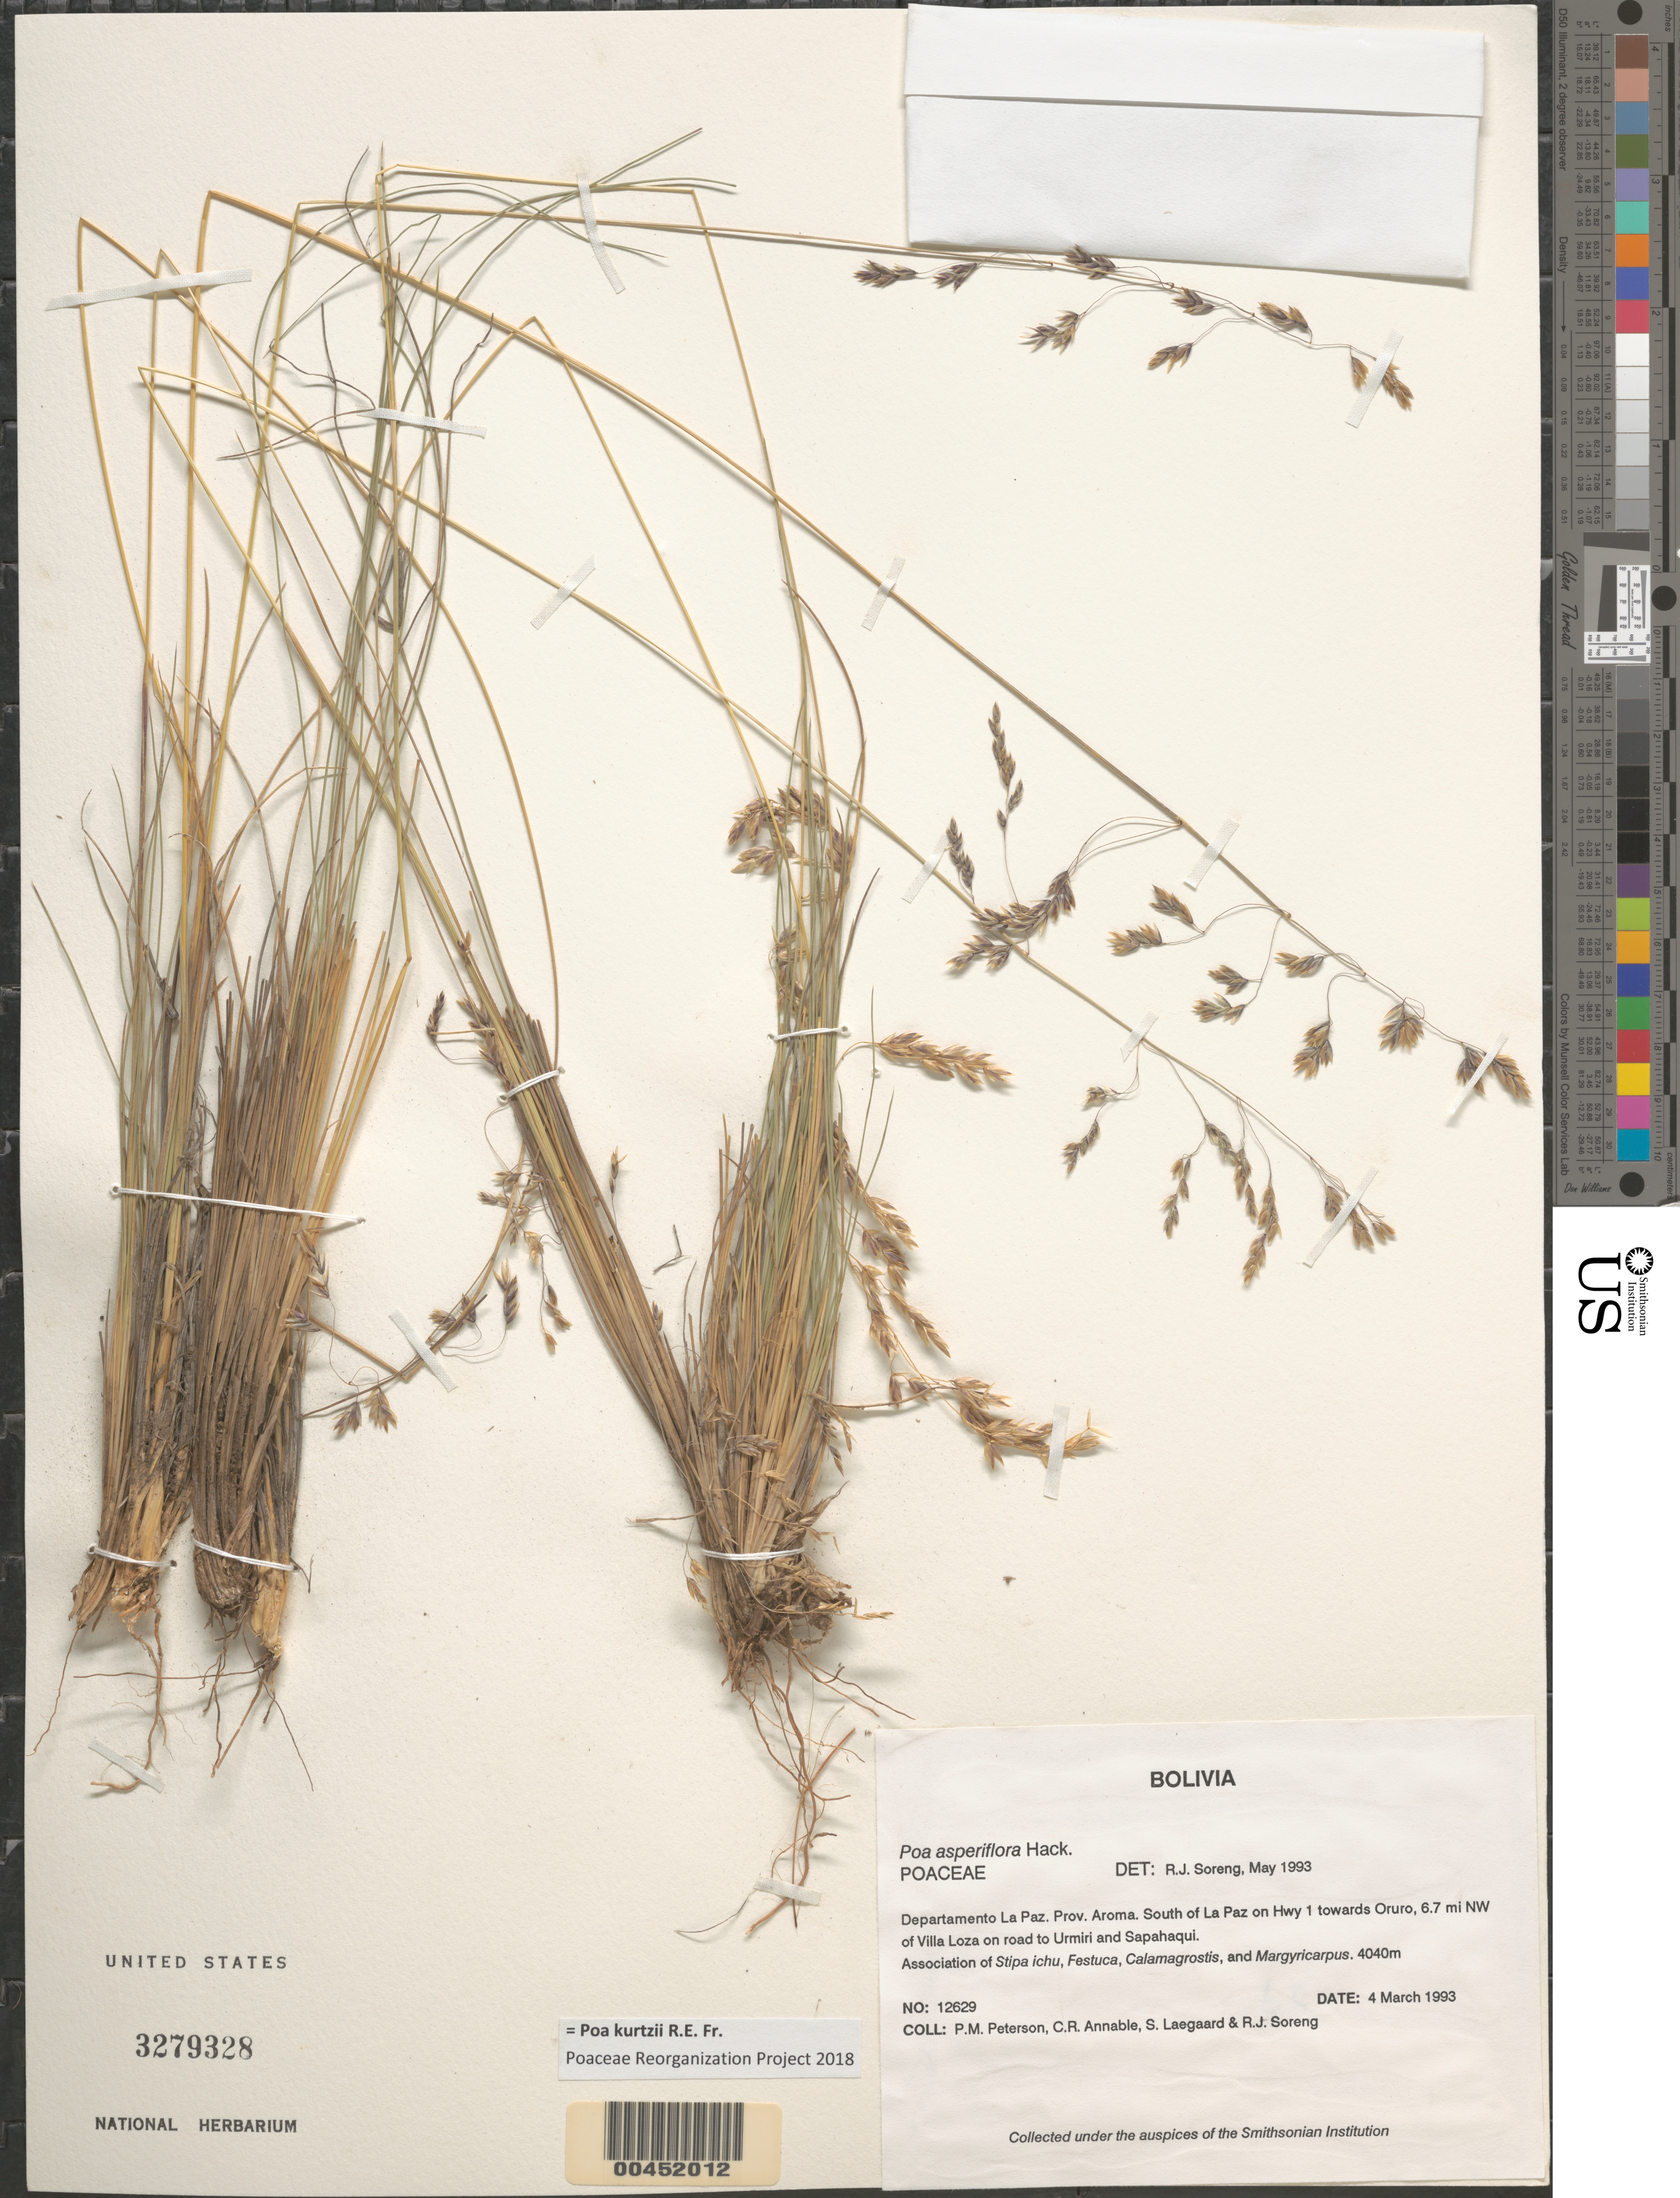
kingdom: Plantae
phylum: Tracheophyta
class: Liliopsida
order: Poales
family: Poaceae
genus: Poa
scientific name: Poa kurtzii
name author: R.E. Fr.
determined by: Poaceae Reorganization Project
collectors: P. M. Peterson, C. R. Annable, S. Lægaard & R. J. Soreng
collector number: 12629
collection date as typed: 04 Mar 1993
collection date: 1993-03-04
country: Bolivia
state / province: La Paz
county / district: Aroma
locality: South of La Paz on Hwy 1 towards Oruro, 6.7 mi NW of Villa Loza on road to Urmiri and Sapahaqui.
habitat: Association of Stipa ichu, Festuca, Calamagrostis, and Margyricarpus.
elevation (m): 4040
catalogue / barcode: US 3279328